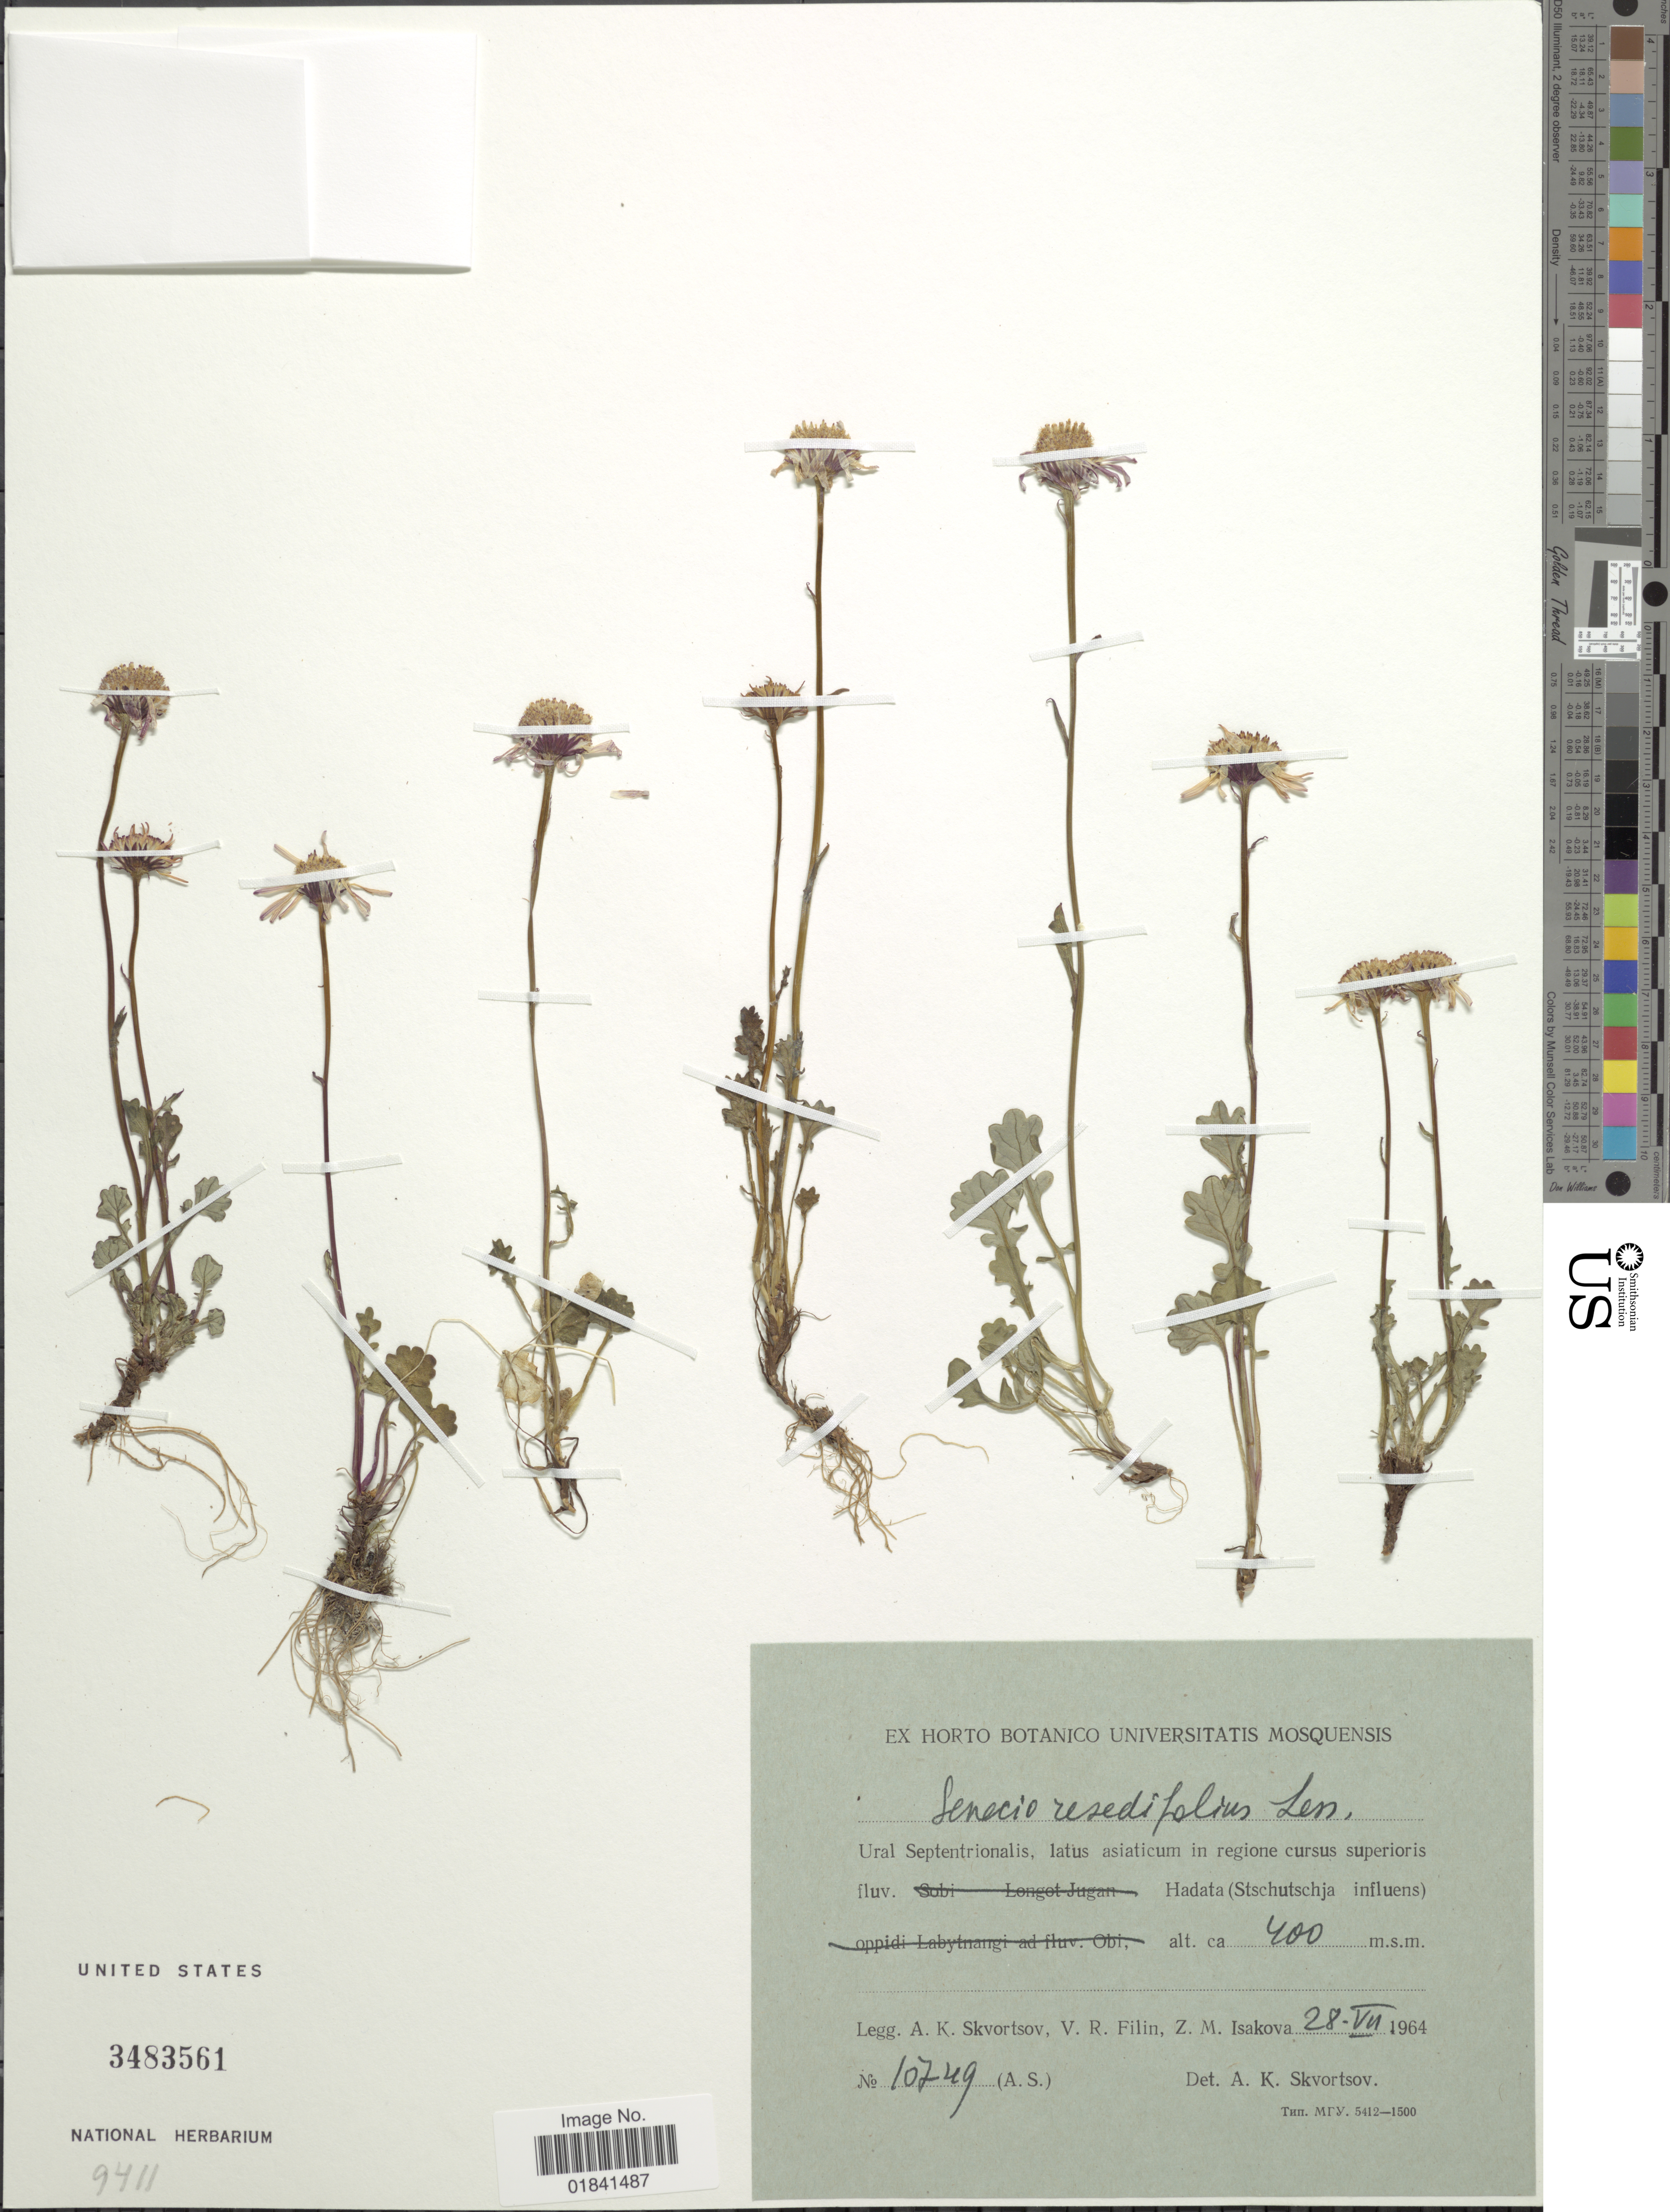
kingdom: Plantae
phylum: Tracheophyta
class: Magnoliopsida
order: Asterales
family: Asteraceae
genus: Senecio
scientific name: Senecio resedifolius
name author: Less.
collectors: A. K. Skvortsov, V. Filin & Z. Isakova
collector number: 10749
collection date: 1964-07-28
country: Russian Federation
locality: Ural Septentrionalis, latus asiaticum in regione cursus superioris Hadata (Stschutschja influens)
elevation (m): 400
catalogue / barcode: US 3483561